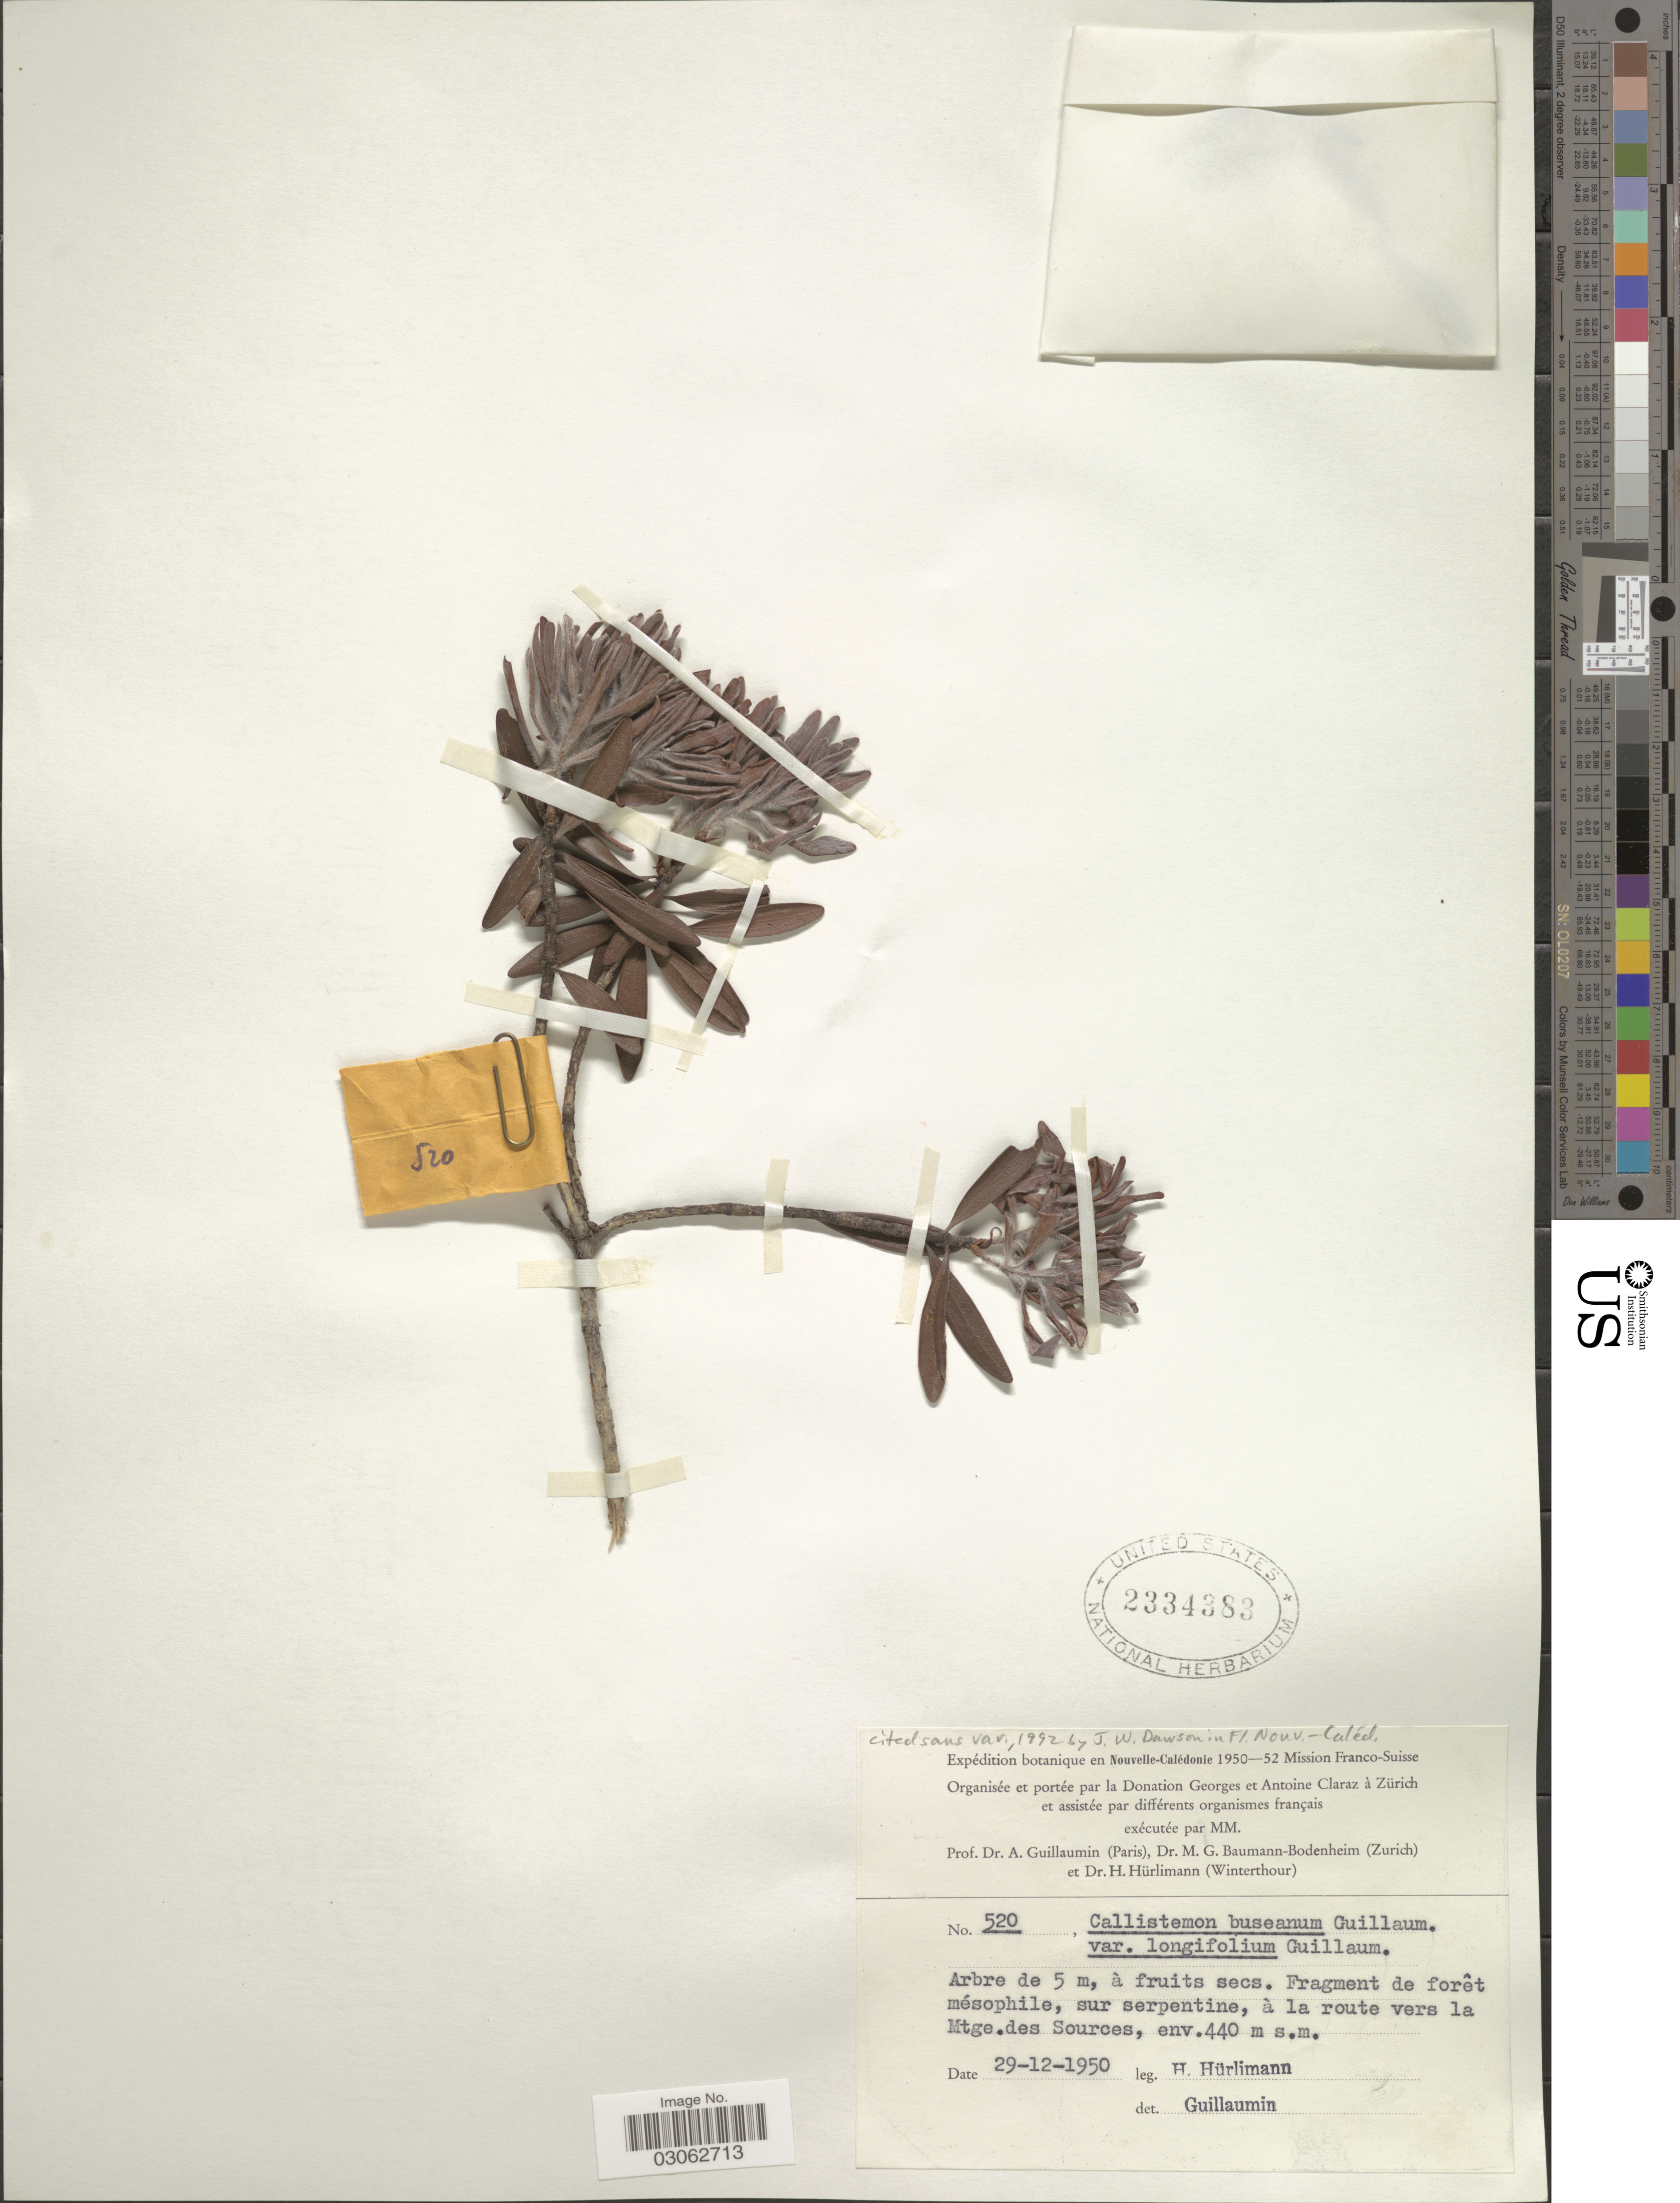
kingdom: Plantae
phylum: Tracheophyta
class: Magnoliopsida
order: Myrtales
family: Myrtaceae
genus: Callistemon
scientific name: Callistemon buseanus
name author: Guillaumin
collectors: H. Hürlimann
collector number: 520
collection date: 1950-12-29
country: New Caledonia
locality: À la route vers la Mtge. des Sources.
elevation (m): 440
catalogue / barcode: US 2334383